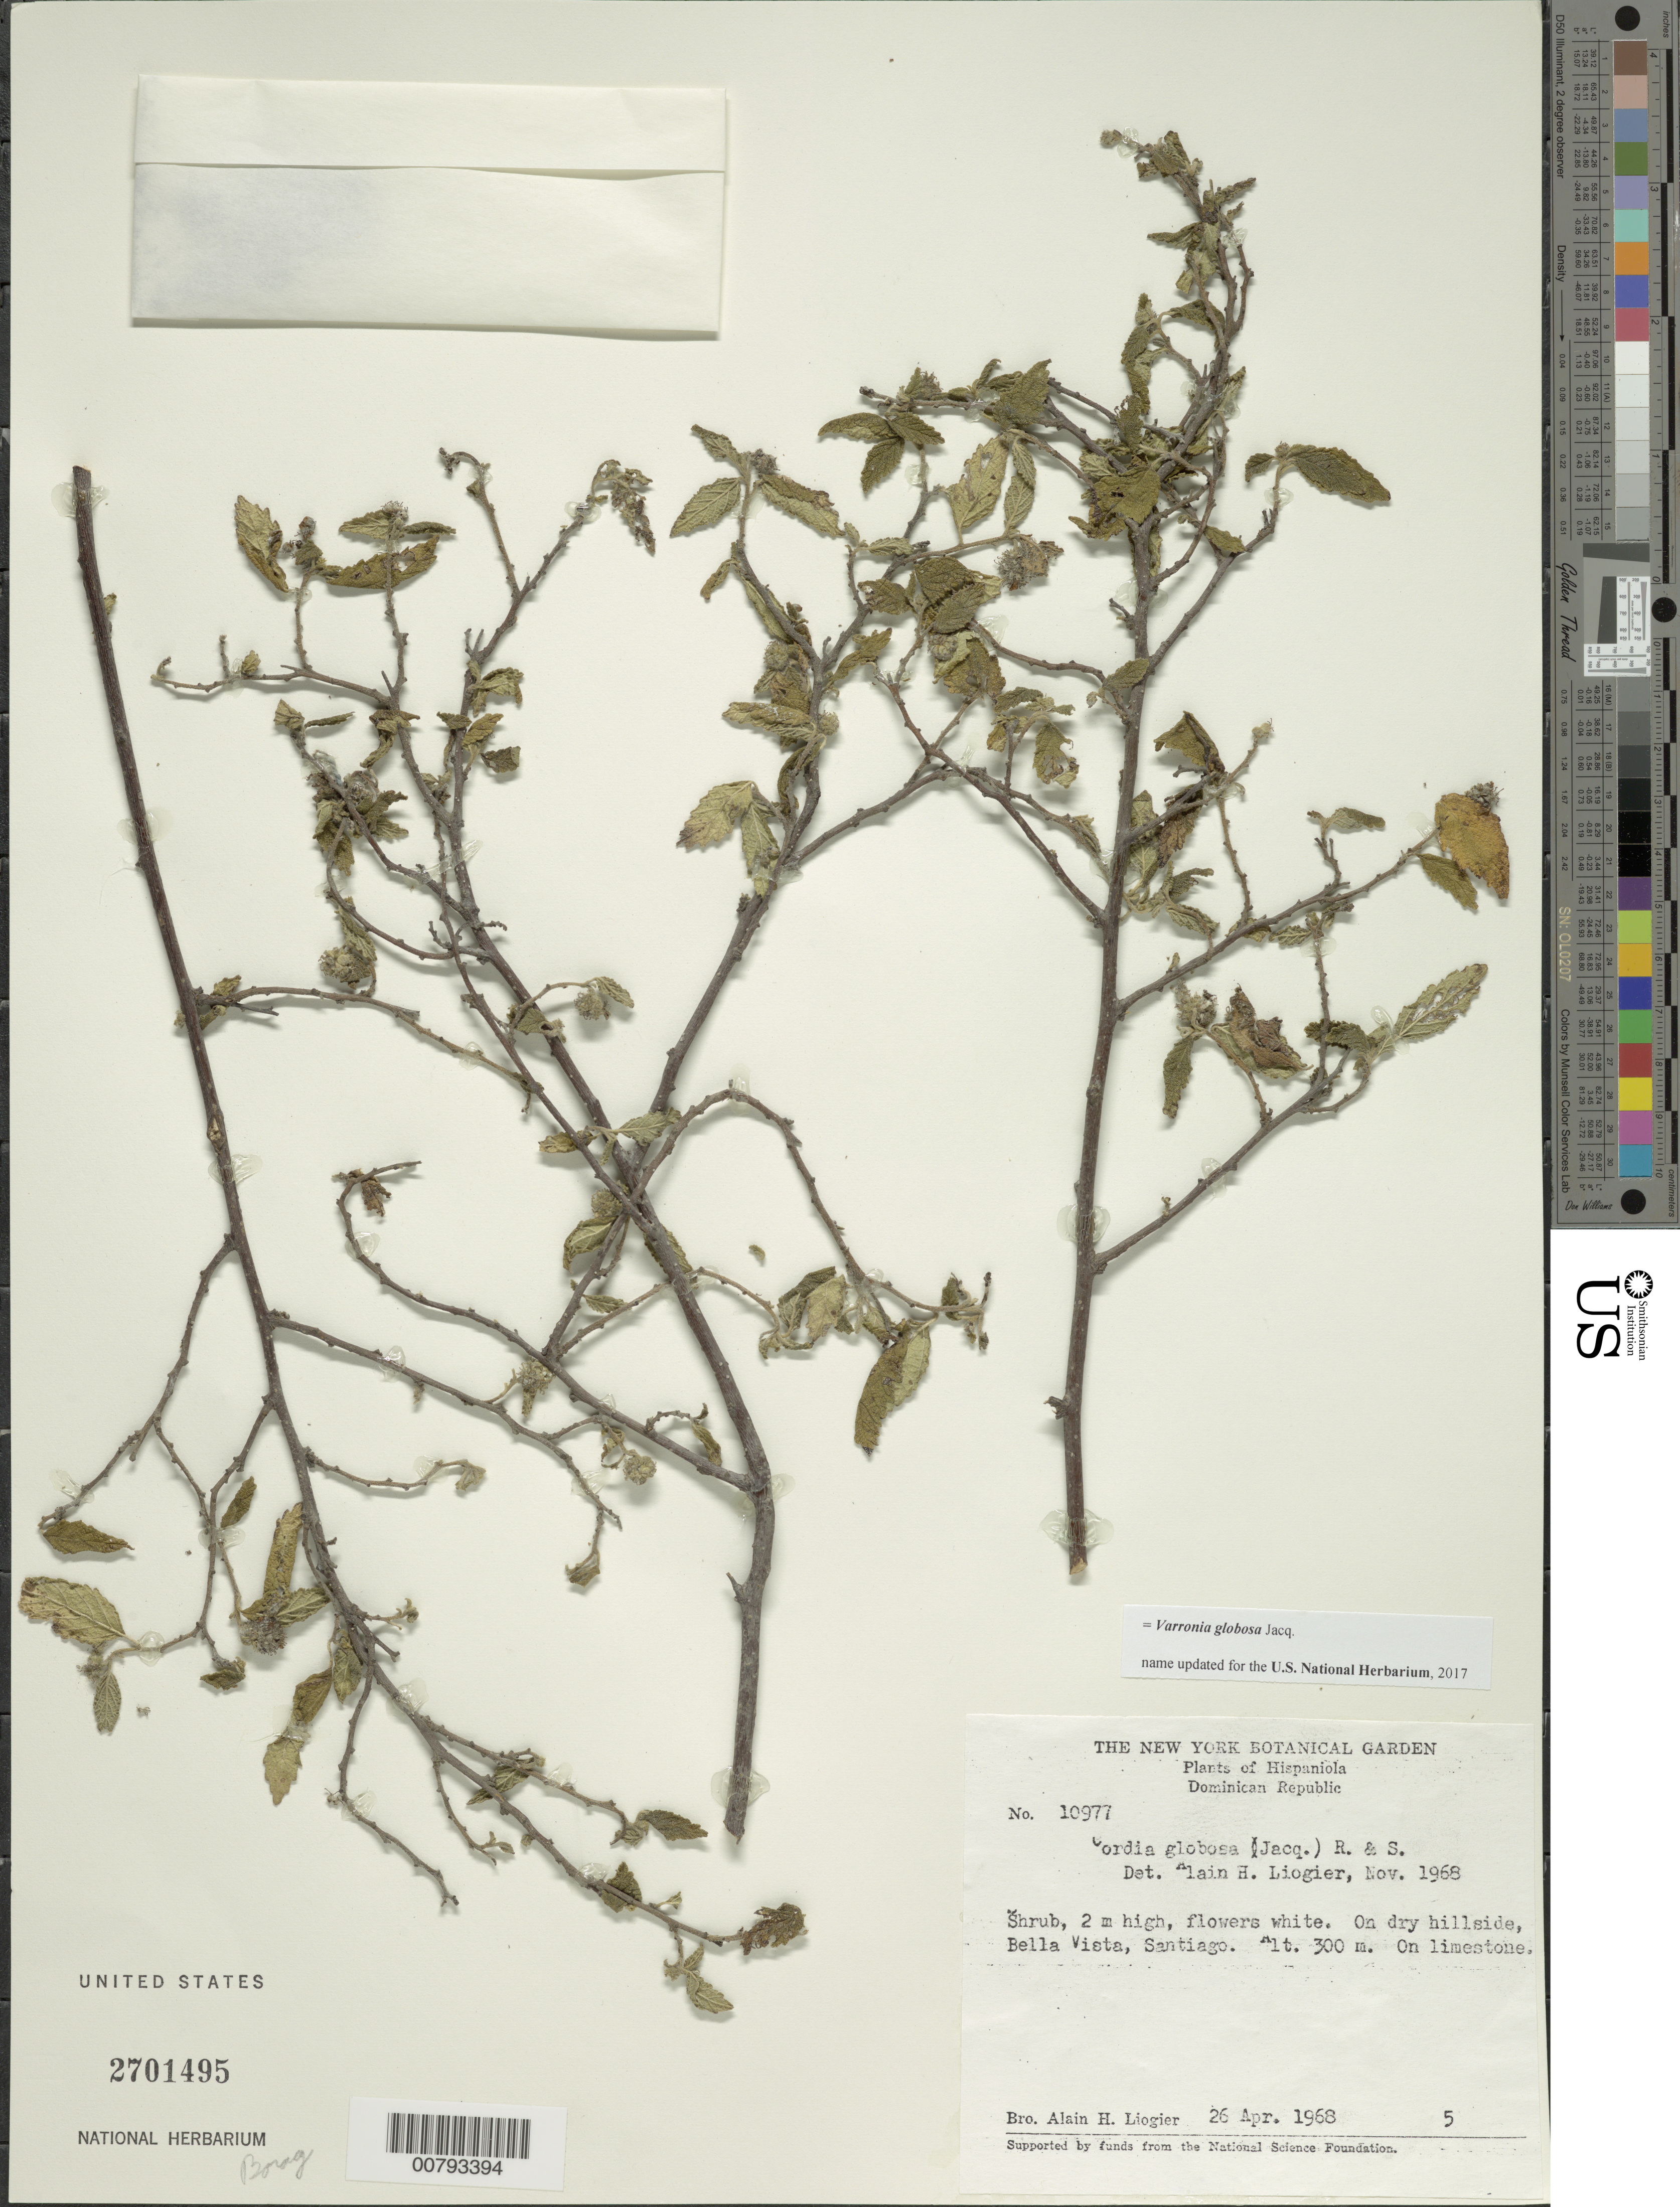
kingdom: Plantae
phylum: Tracheophyta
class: Magnoliopsida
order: Boraginales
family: Cordiaceae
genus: Cordia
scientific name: Cordia globosa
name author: (Jacq.) Kunth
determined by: Liogier, Alain H.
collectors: A. H. Liogier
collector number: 10977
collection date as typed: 26 Apr 1968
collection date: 1968-04-26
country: Dominican Republic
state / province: Santiago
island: Hispaniola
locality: Bella Vista.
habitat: On dry hillside, on limestone.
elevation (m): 300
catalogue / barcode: US 2701495